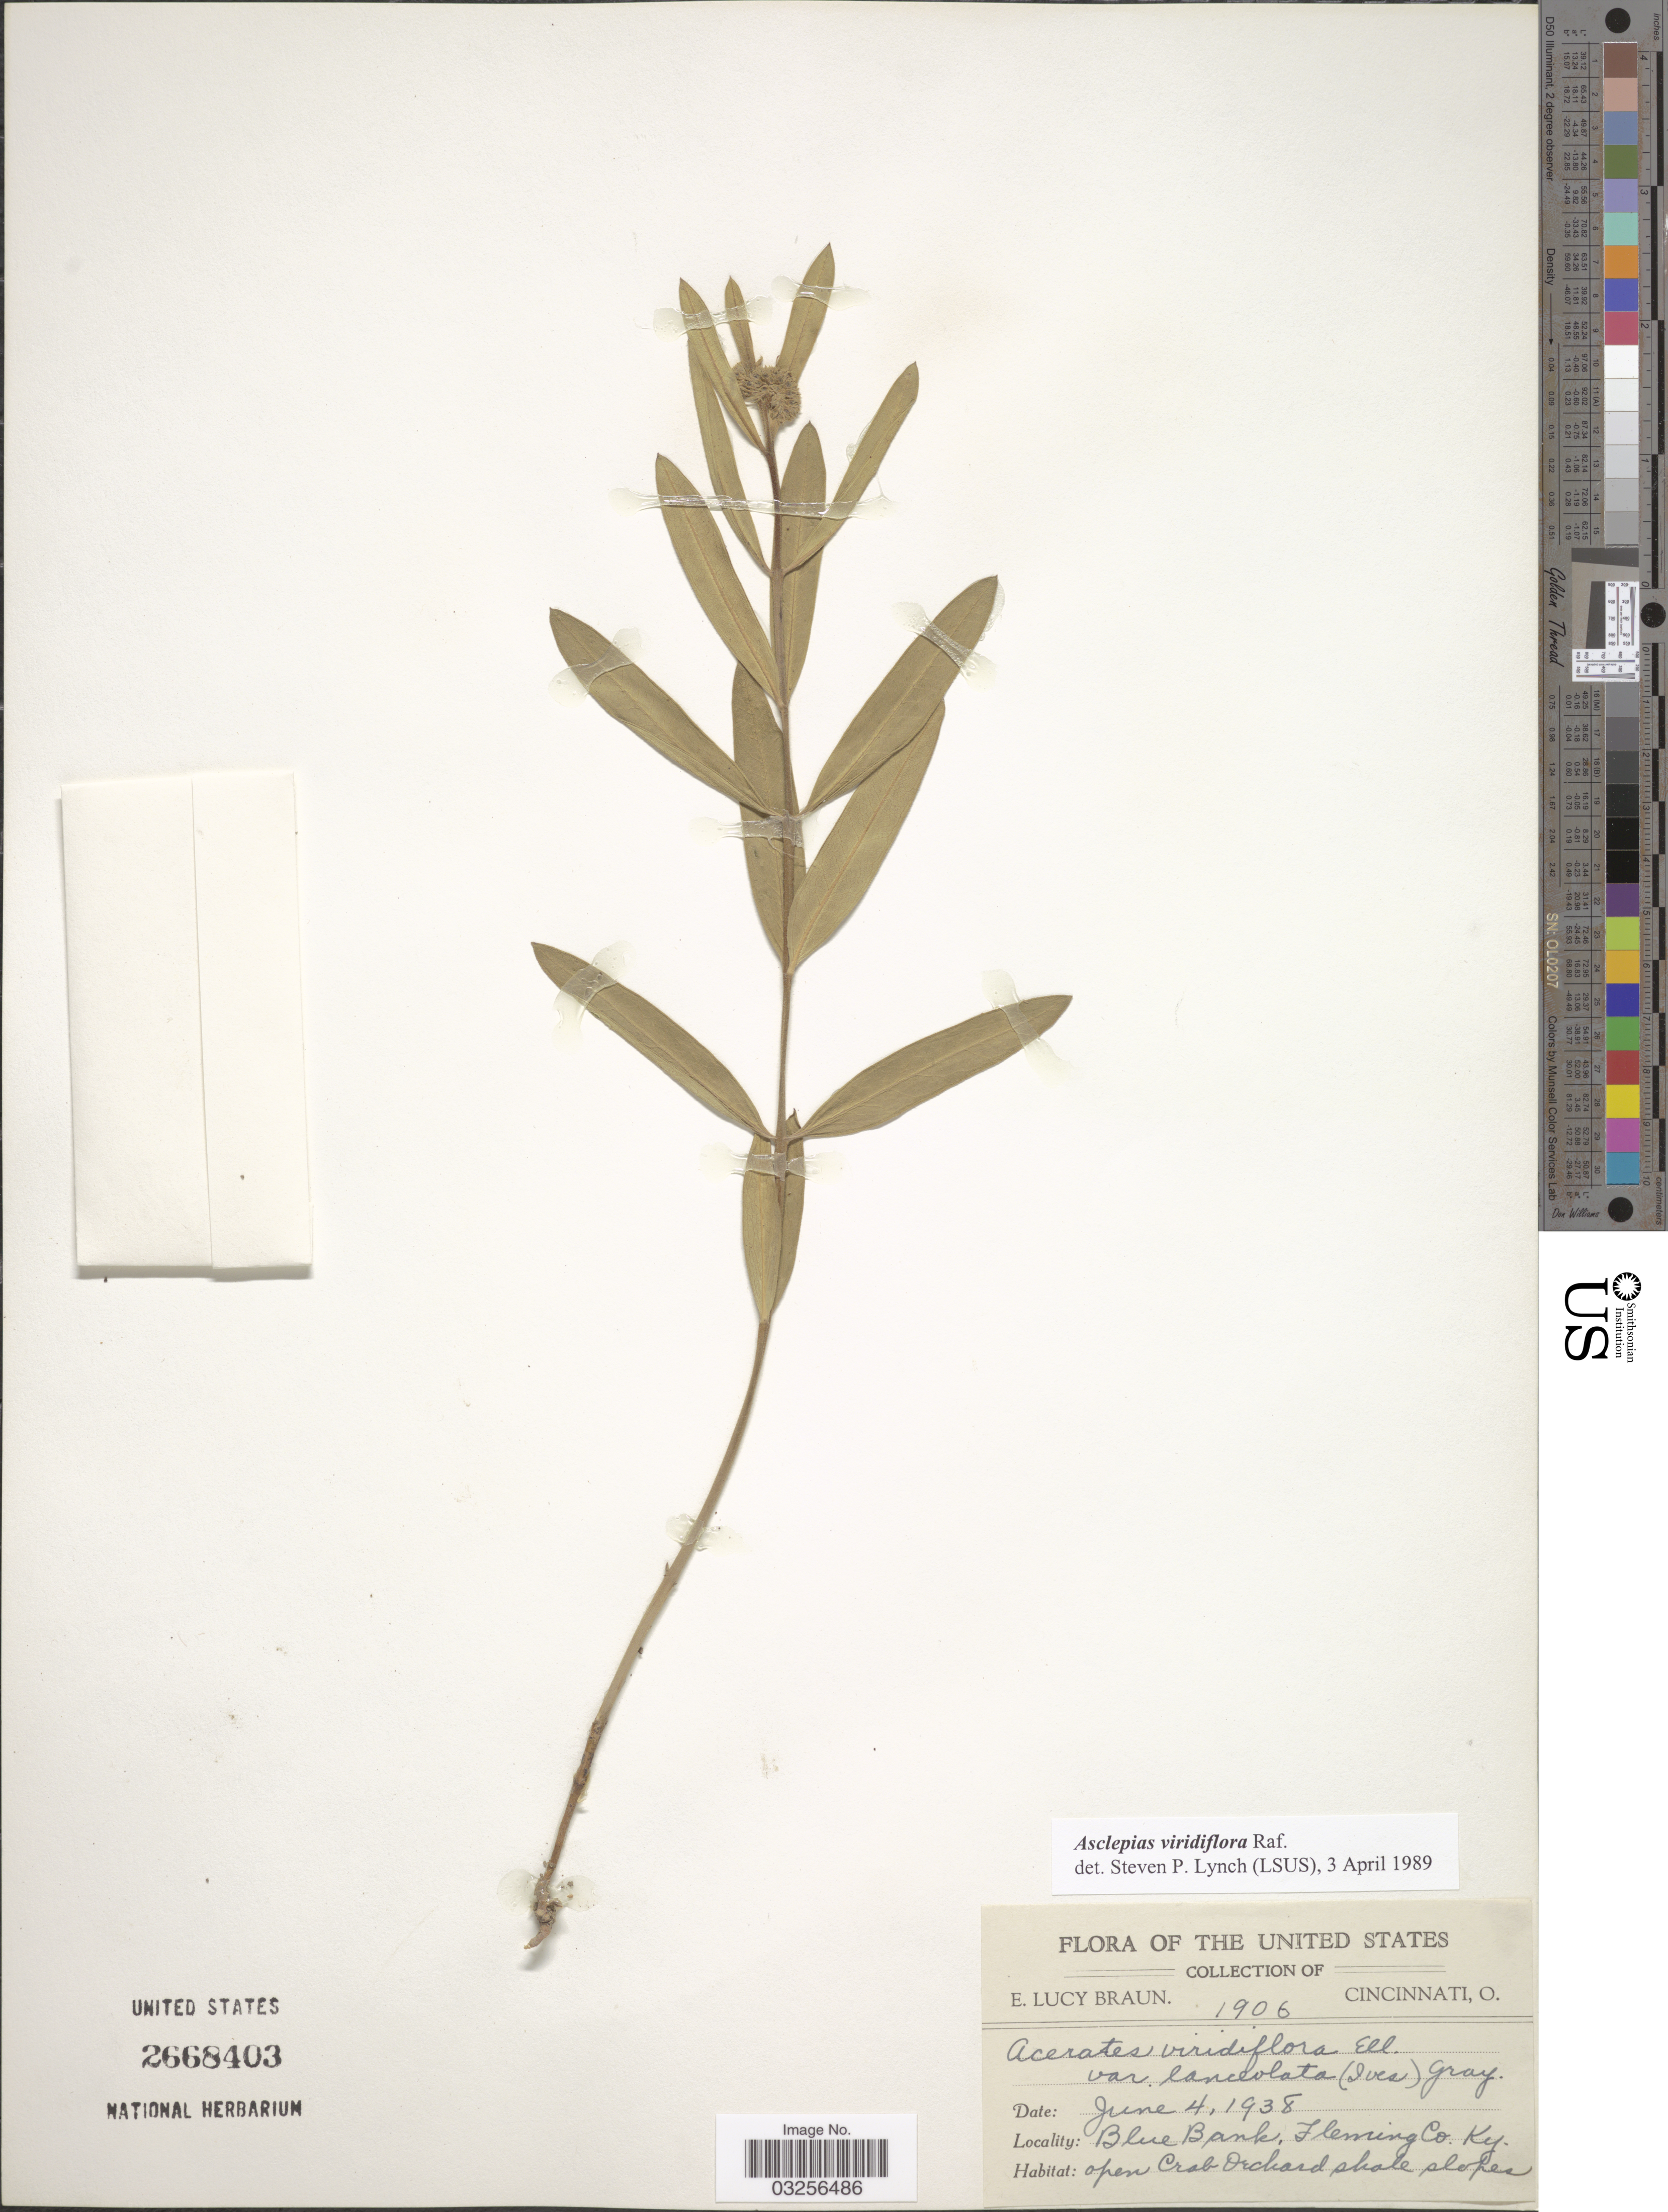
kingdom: Plantae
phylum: Tracheophyta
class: Magnoliopsida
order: Gentianales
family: Apocynaceae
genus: Asclepias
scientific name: Asclepias viridiflora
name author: Raf.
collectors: E. Braun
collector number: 1906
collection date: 1938-06-04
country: United States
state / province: Kentucky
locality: Blue Bank, Fleming Co. Ky.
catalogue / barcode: US 2668403